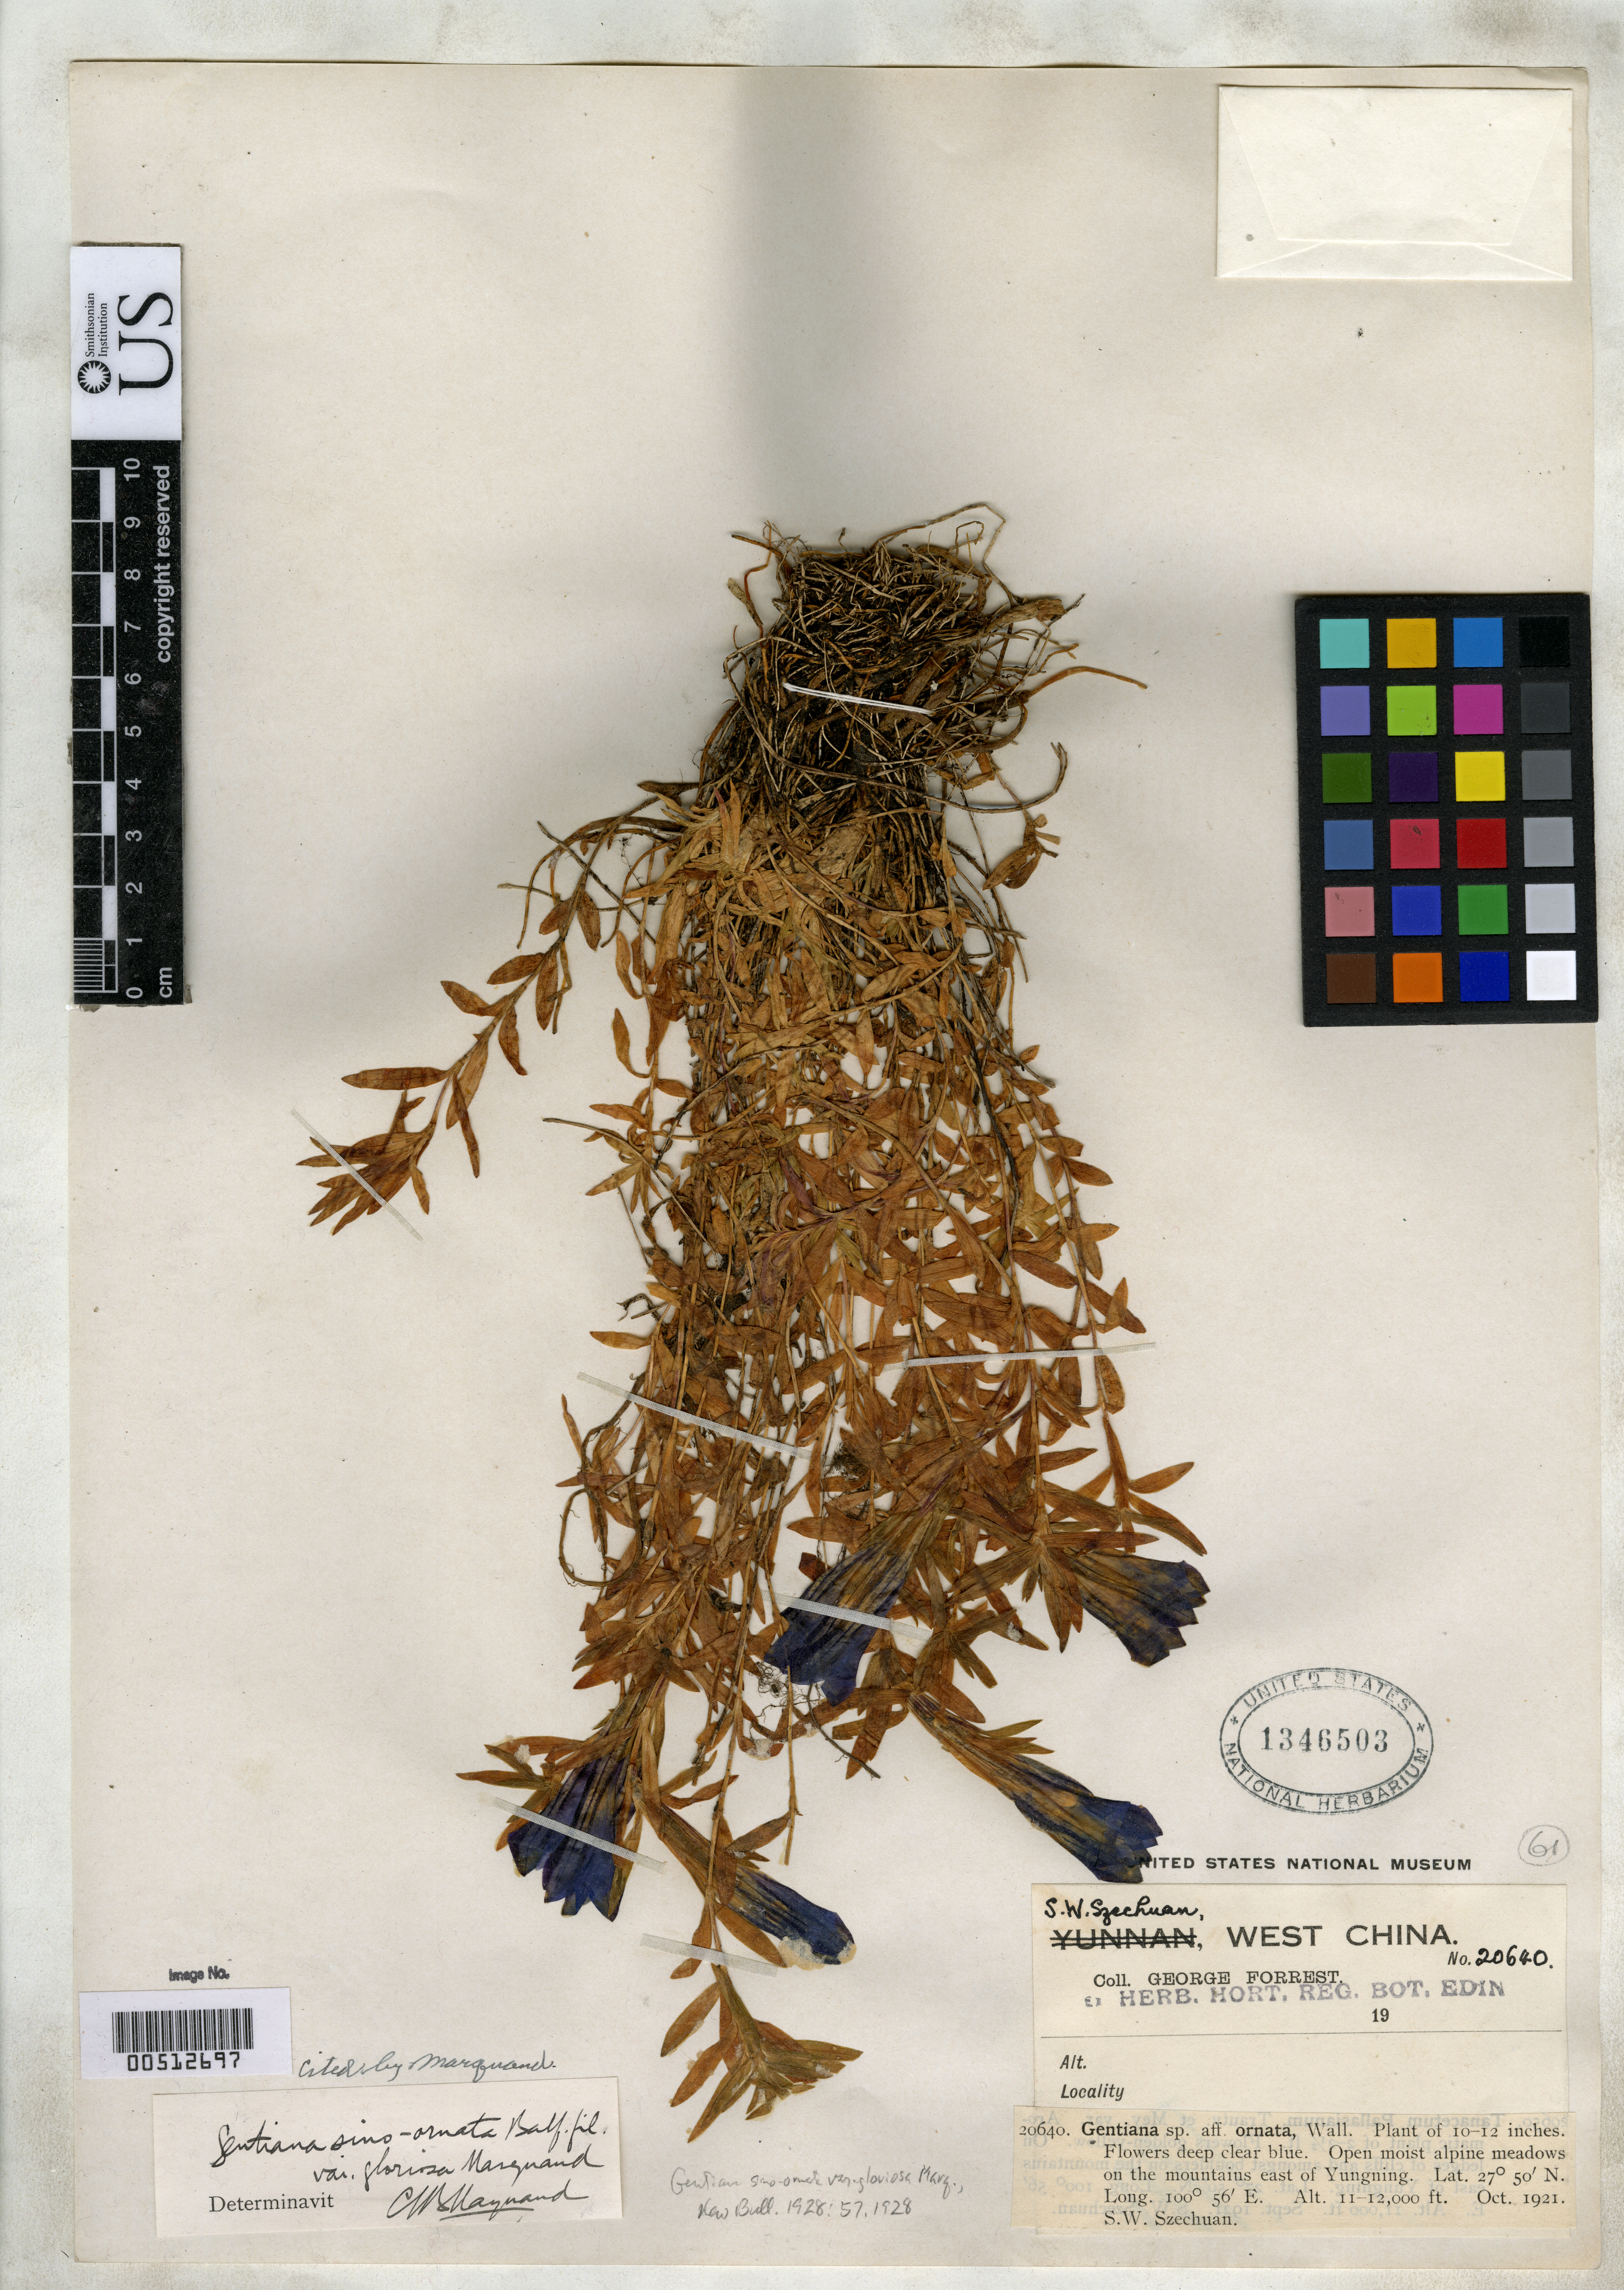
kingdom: Plantae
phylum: Tracheophyta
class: Magnoliopsida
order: Gentianales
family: Gentianaceae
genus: Gentiana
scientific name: Gentiana sino-ornata var. gloriosa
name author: C. Marquand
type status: Syntype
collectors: G. Forrest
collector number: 20640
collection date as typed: Oct 1921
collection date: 1921-10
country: China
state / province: Sichuan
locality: Mountains E of Yungning.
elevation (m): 3353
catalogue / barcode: US 1346503